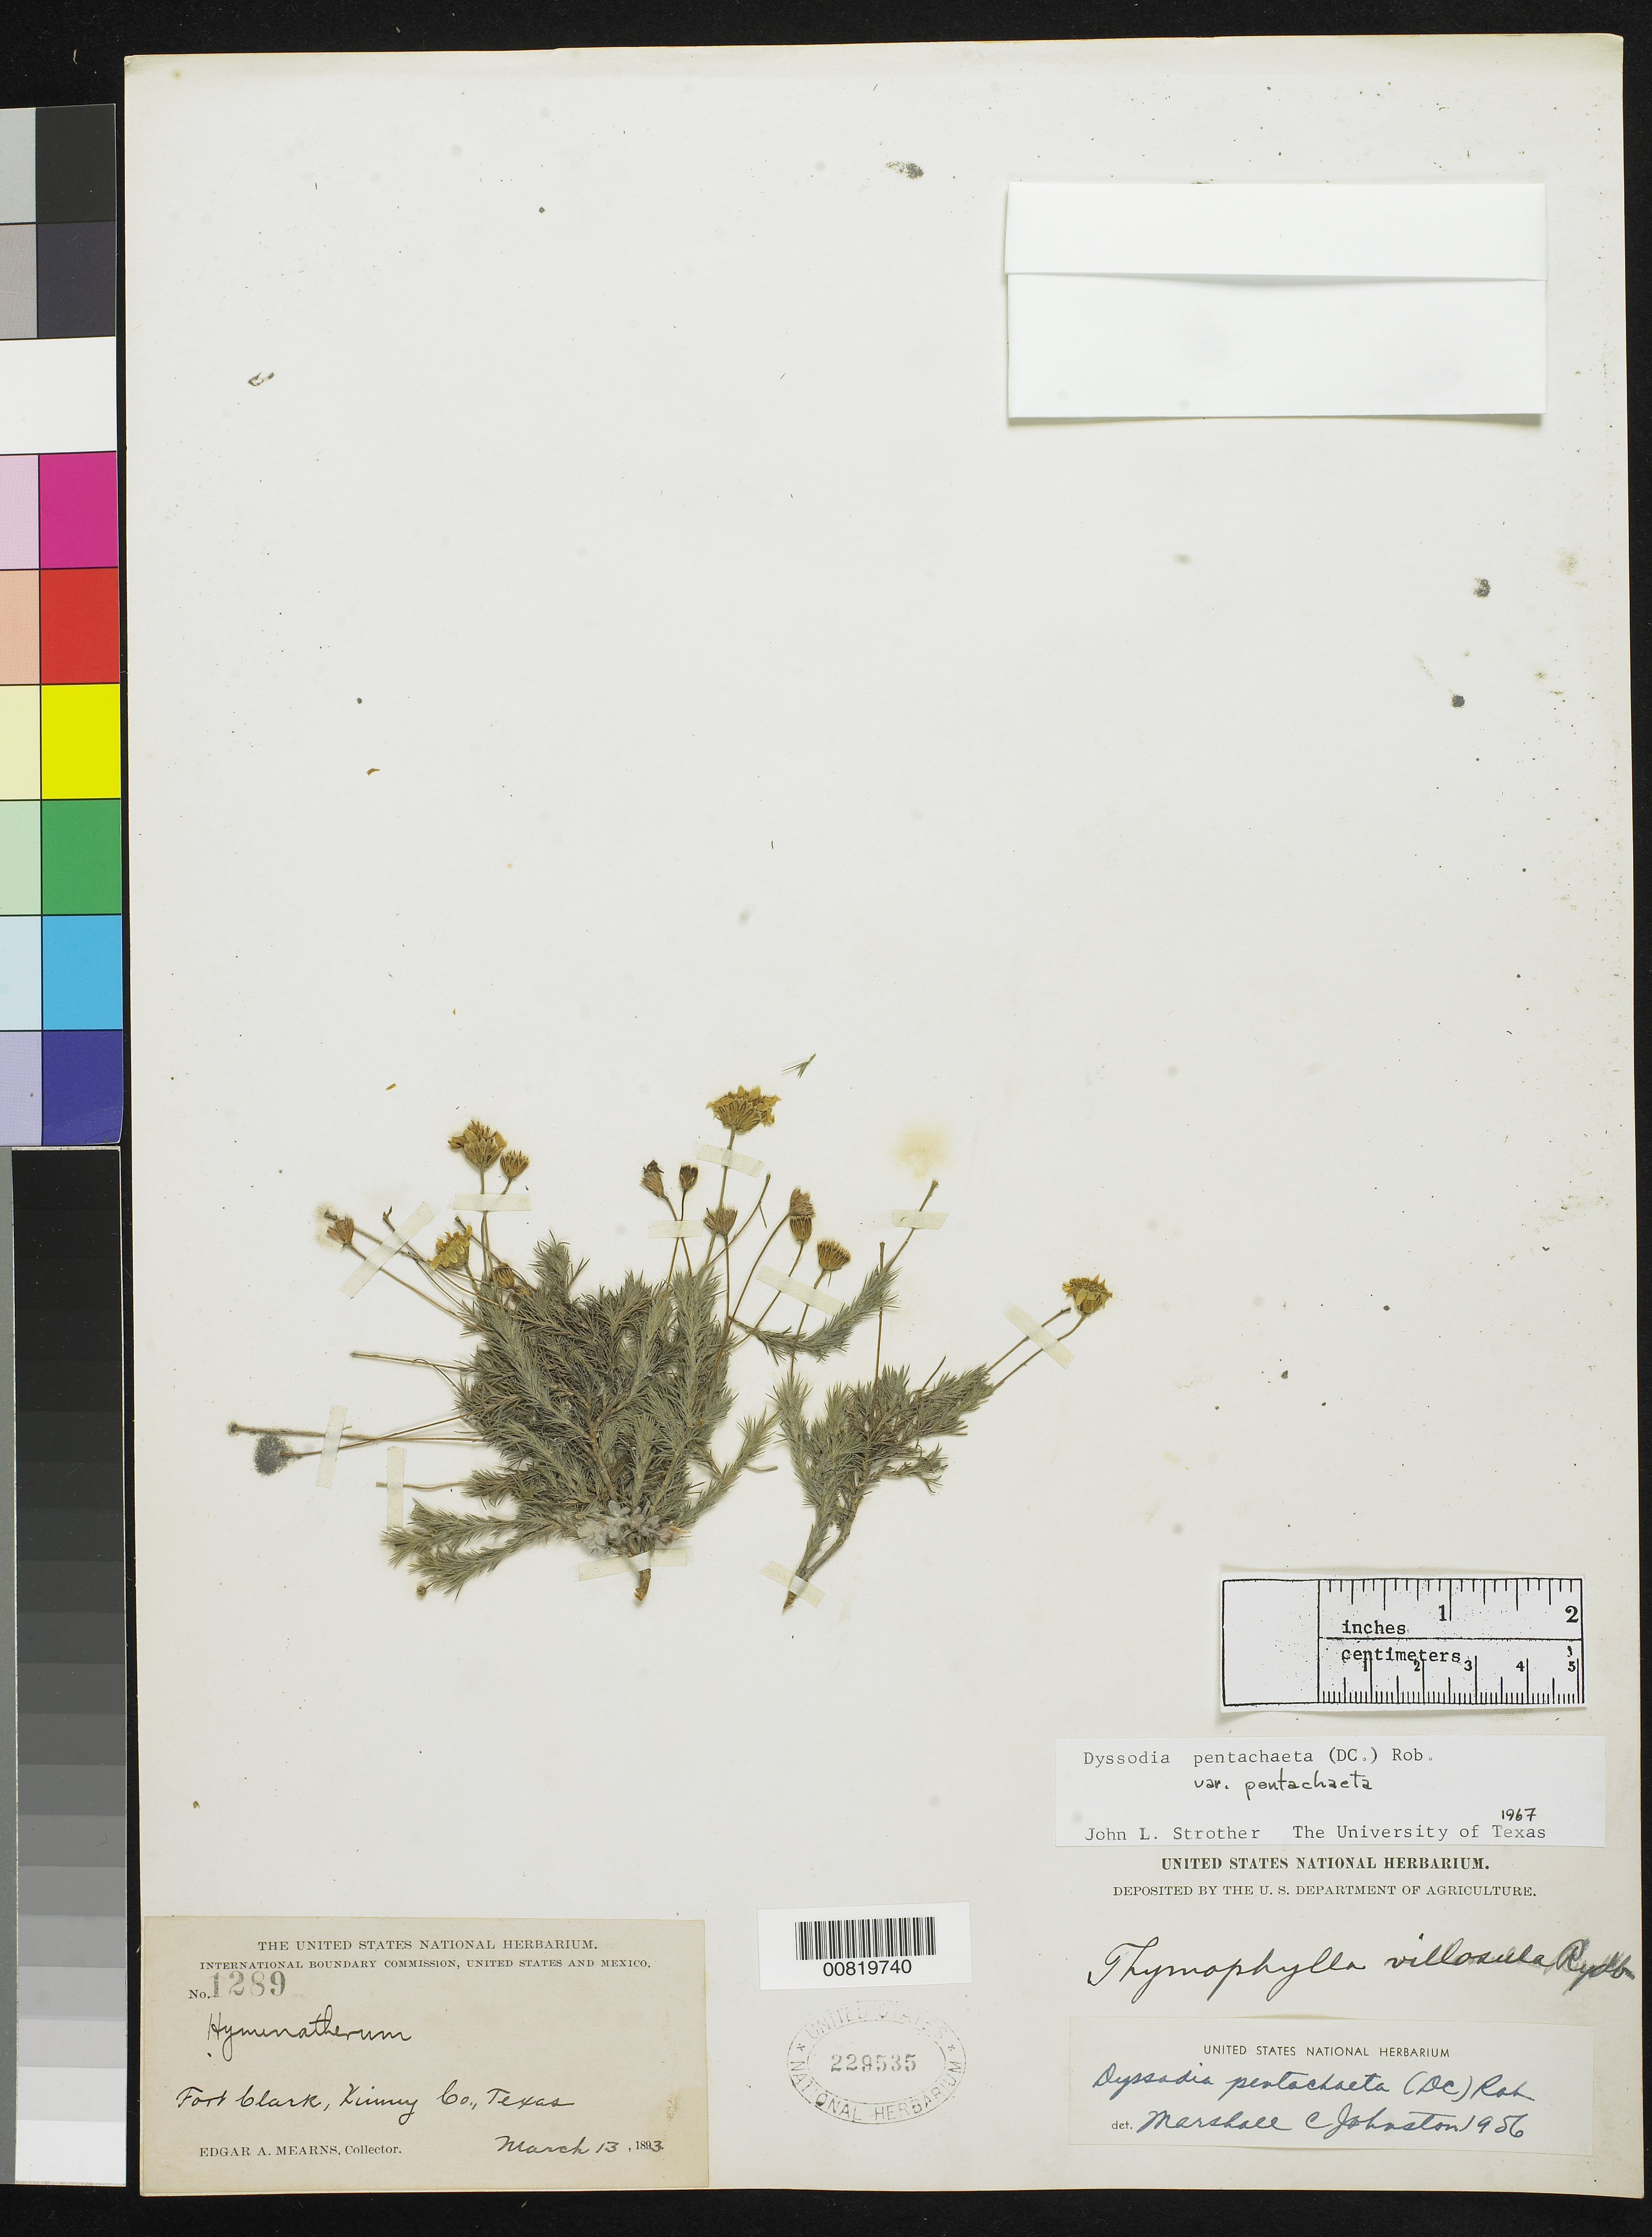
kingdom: Plantae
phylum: Tracheophyta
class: Magnoliopsida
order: Asterales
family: Asteraceae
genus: Thymophylla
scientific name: Thymophylla micropoides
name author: (DC.) Strother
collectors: E. A. Mearns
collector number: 1289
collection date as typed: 13 Mar 1893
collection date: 1893-03-13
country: United States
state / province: Texas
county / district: Kinney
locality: Fort Clark, Kinney County, Texas.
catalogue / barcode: US 229535